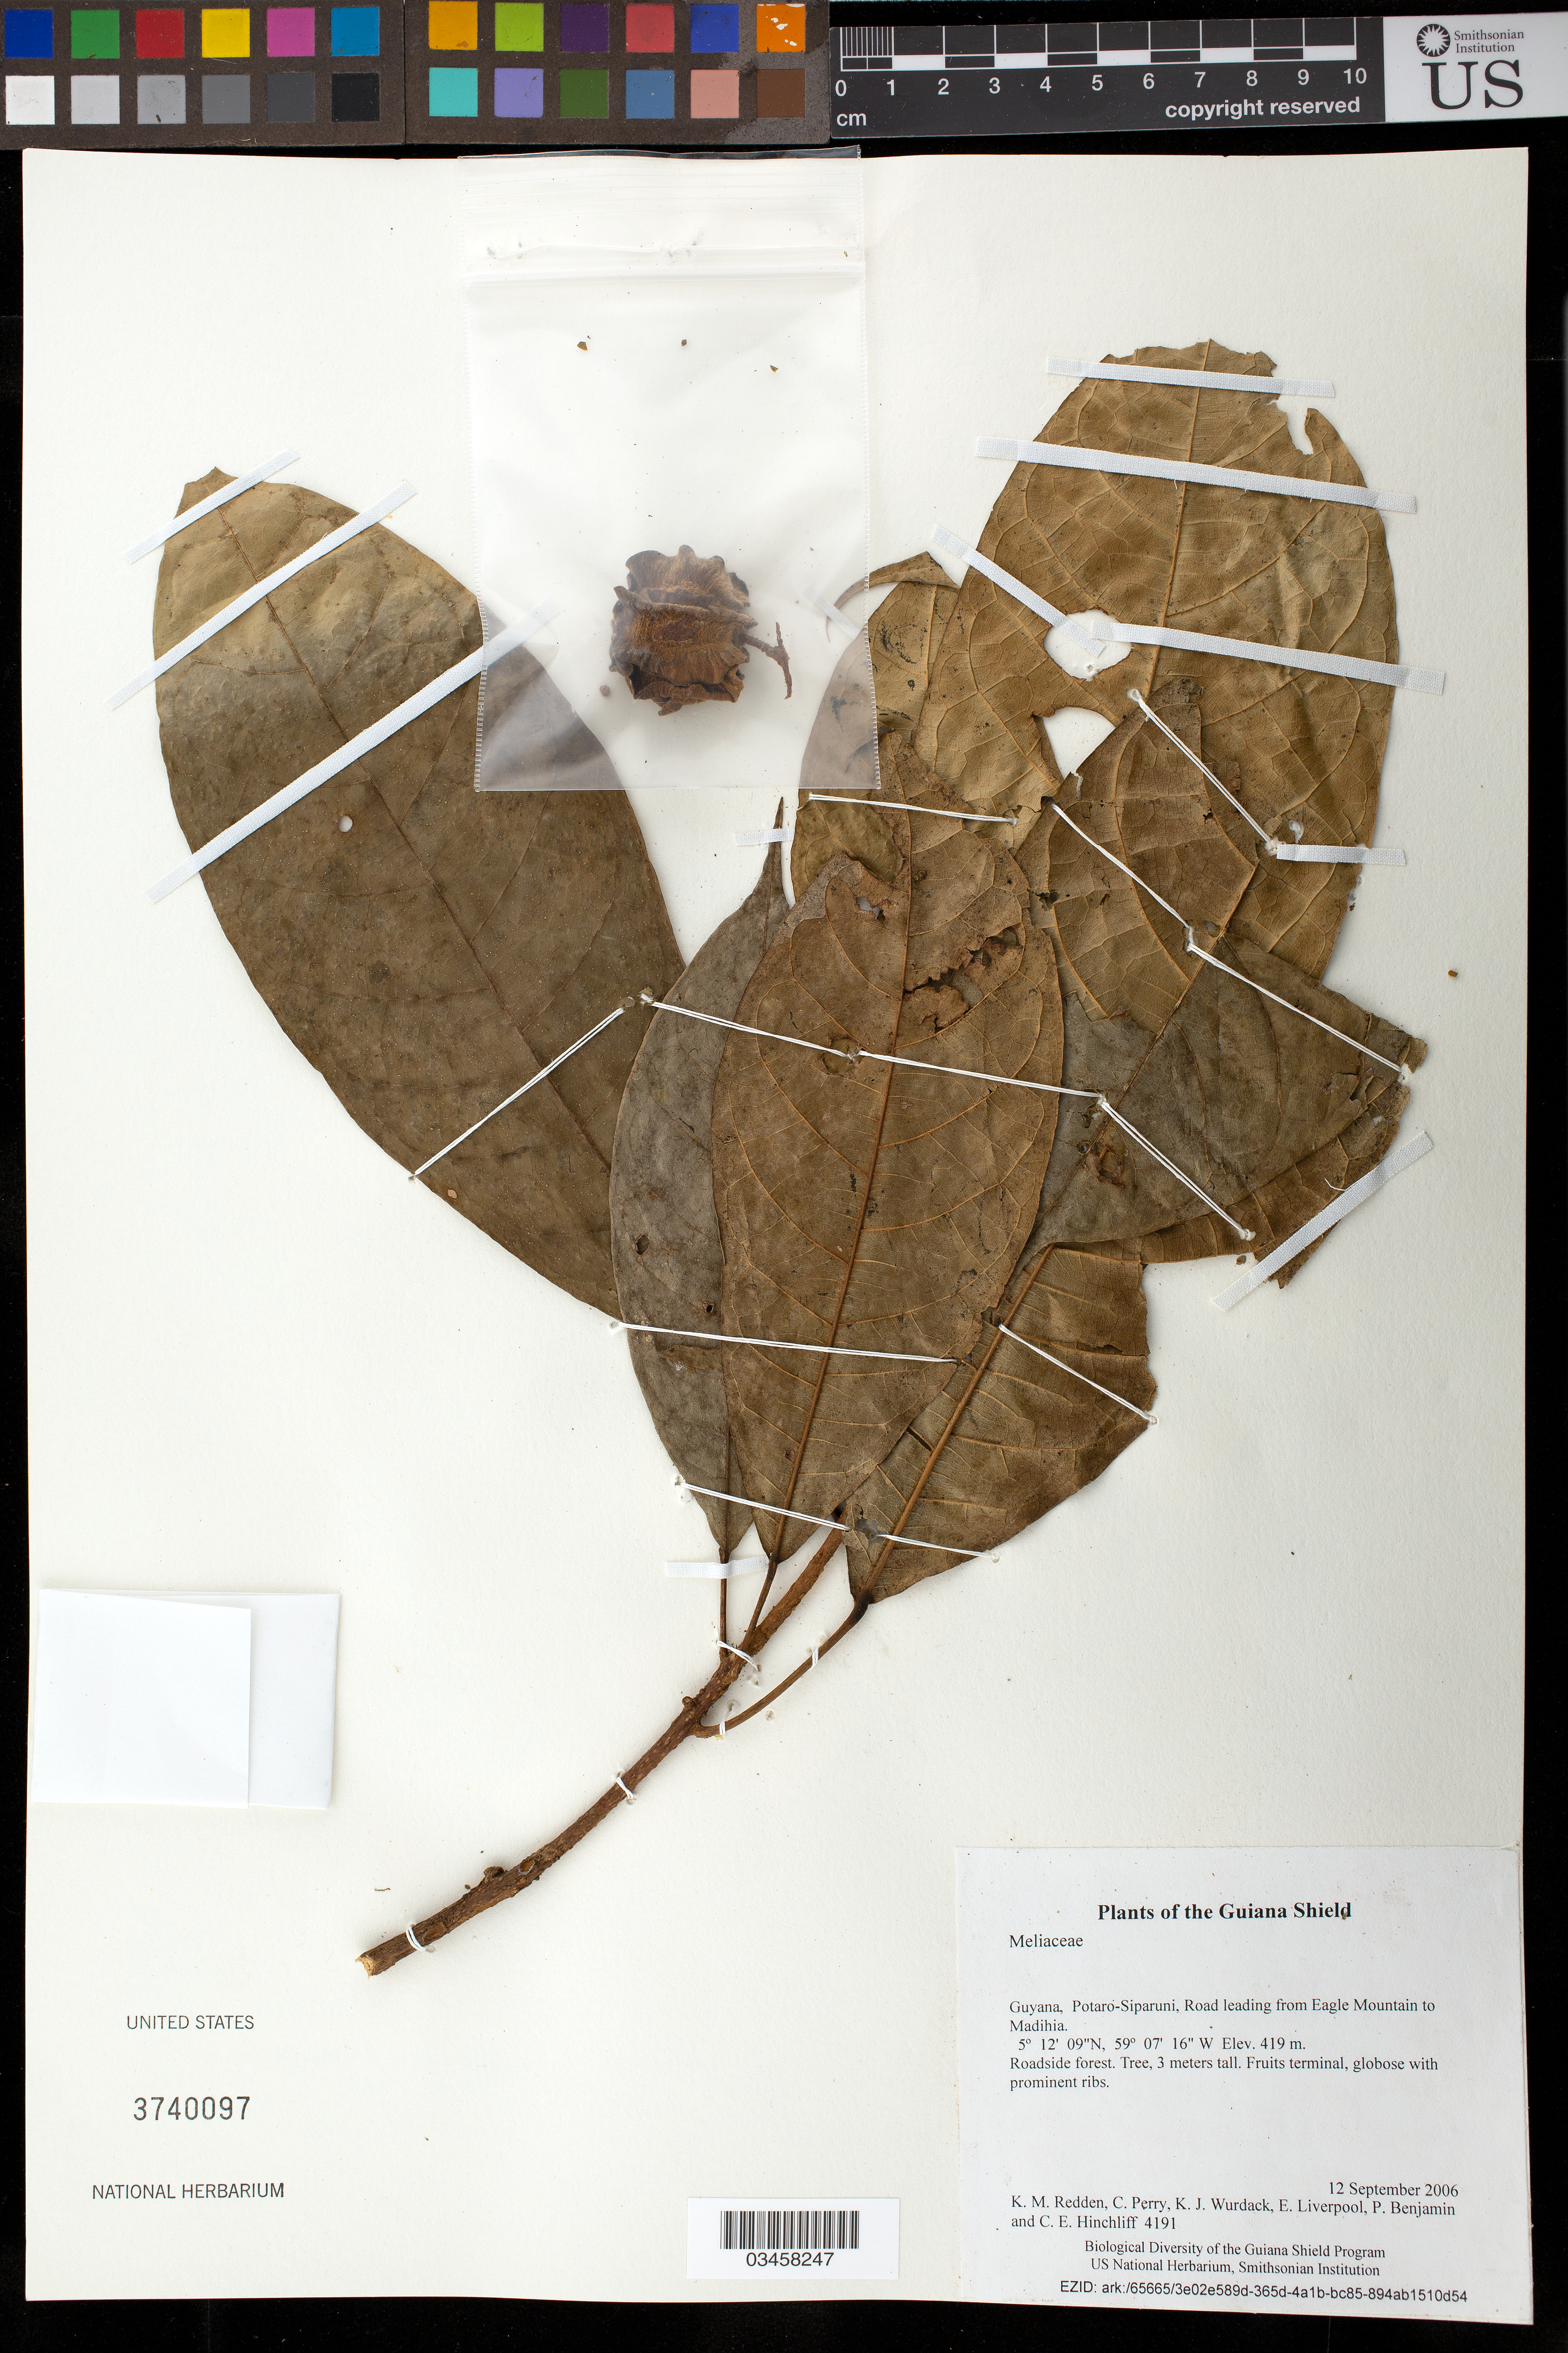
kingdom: Plantae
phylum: Tracheophyta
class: Magnoliopsida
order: Sapindales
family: Meliaceae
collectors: K. M. Redden, C. Perry, K. Wurdack, E. Liverpool, P. Benjamin & C. E. Hinchliff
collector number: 4191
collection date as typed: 12 September 2006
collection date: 2006-09-12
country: Guyana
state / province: Potaro-Siparuni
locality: Road leading from Eagle Mountain to Madihia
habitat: Roadside forest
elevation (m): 419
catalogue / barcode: US 3740097